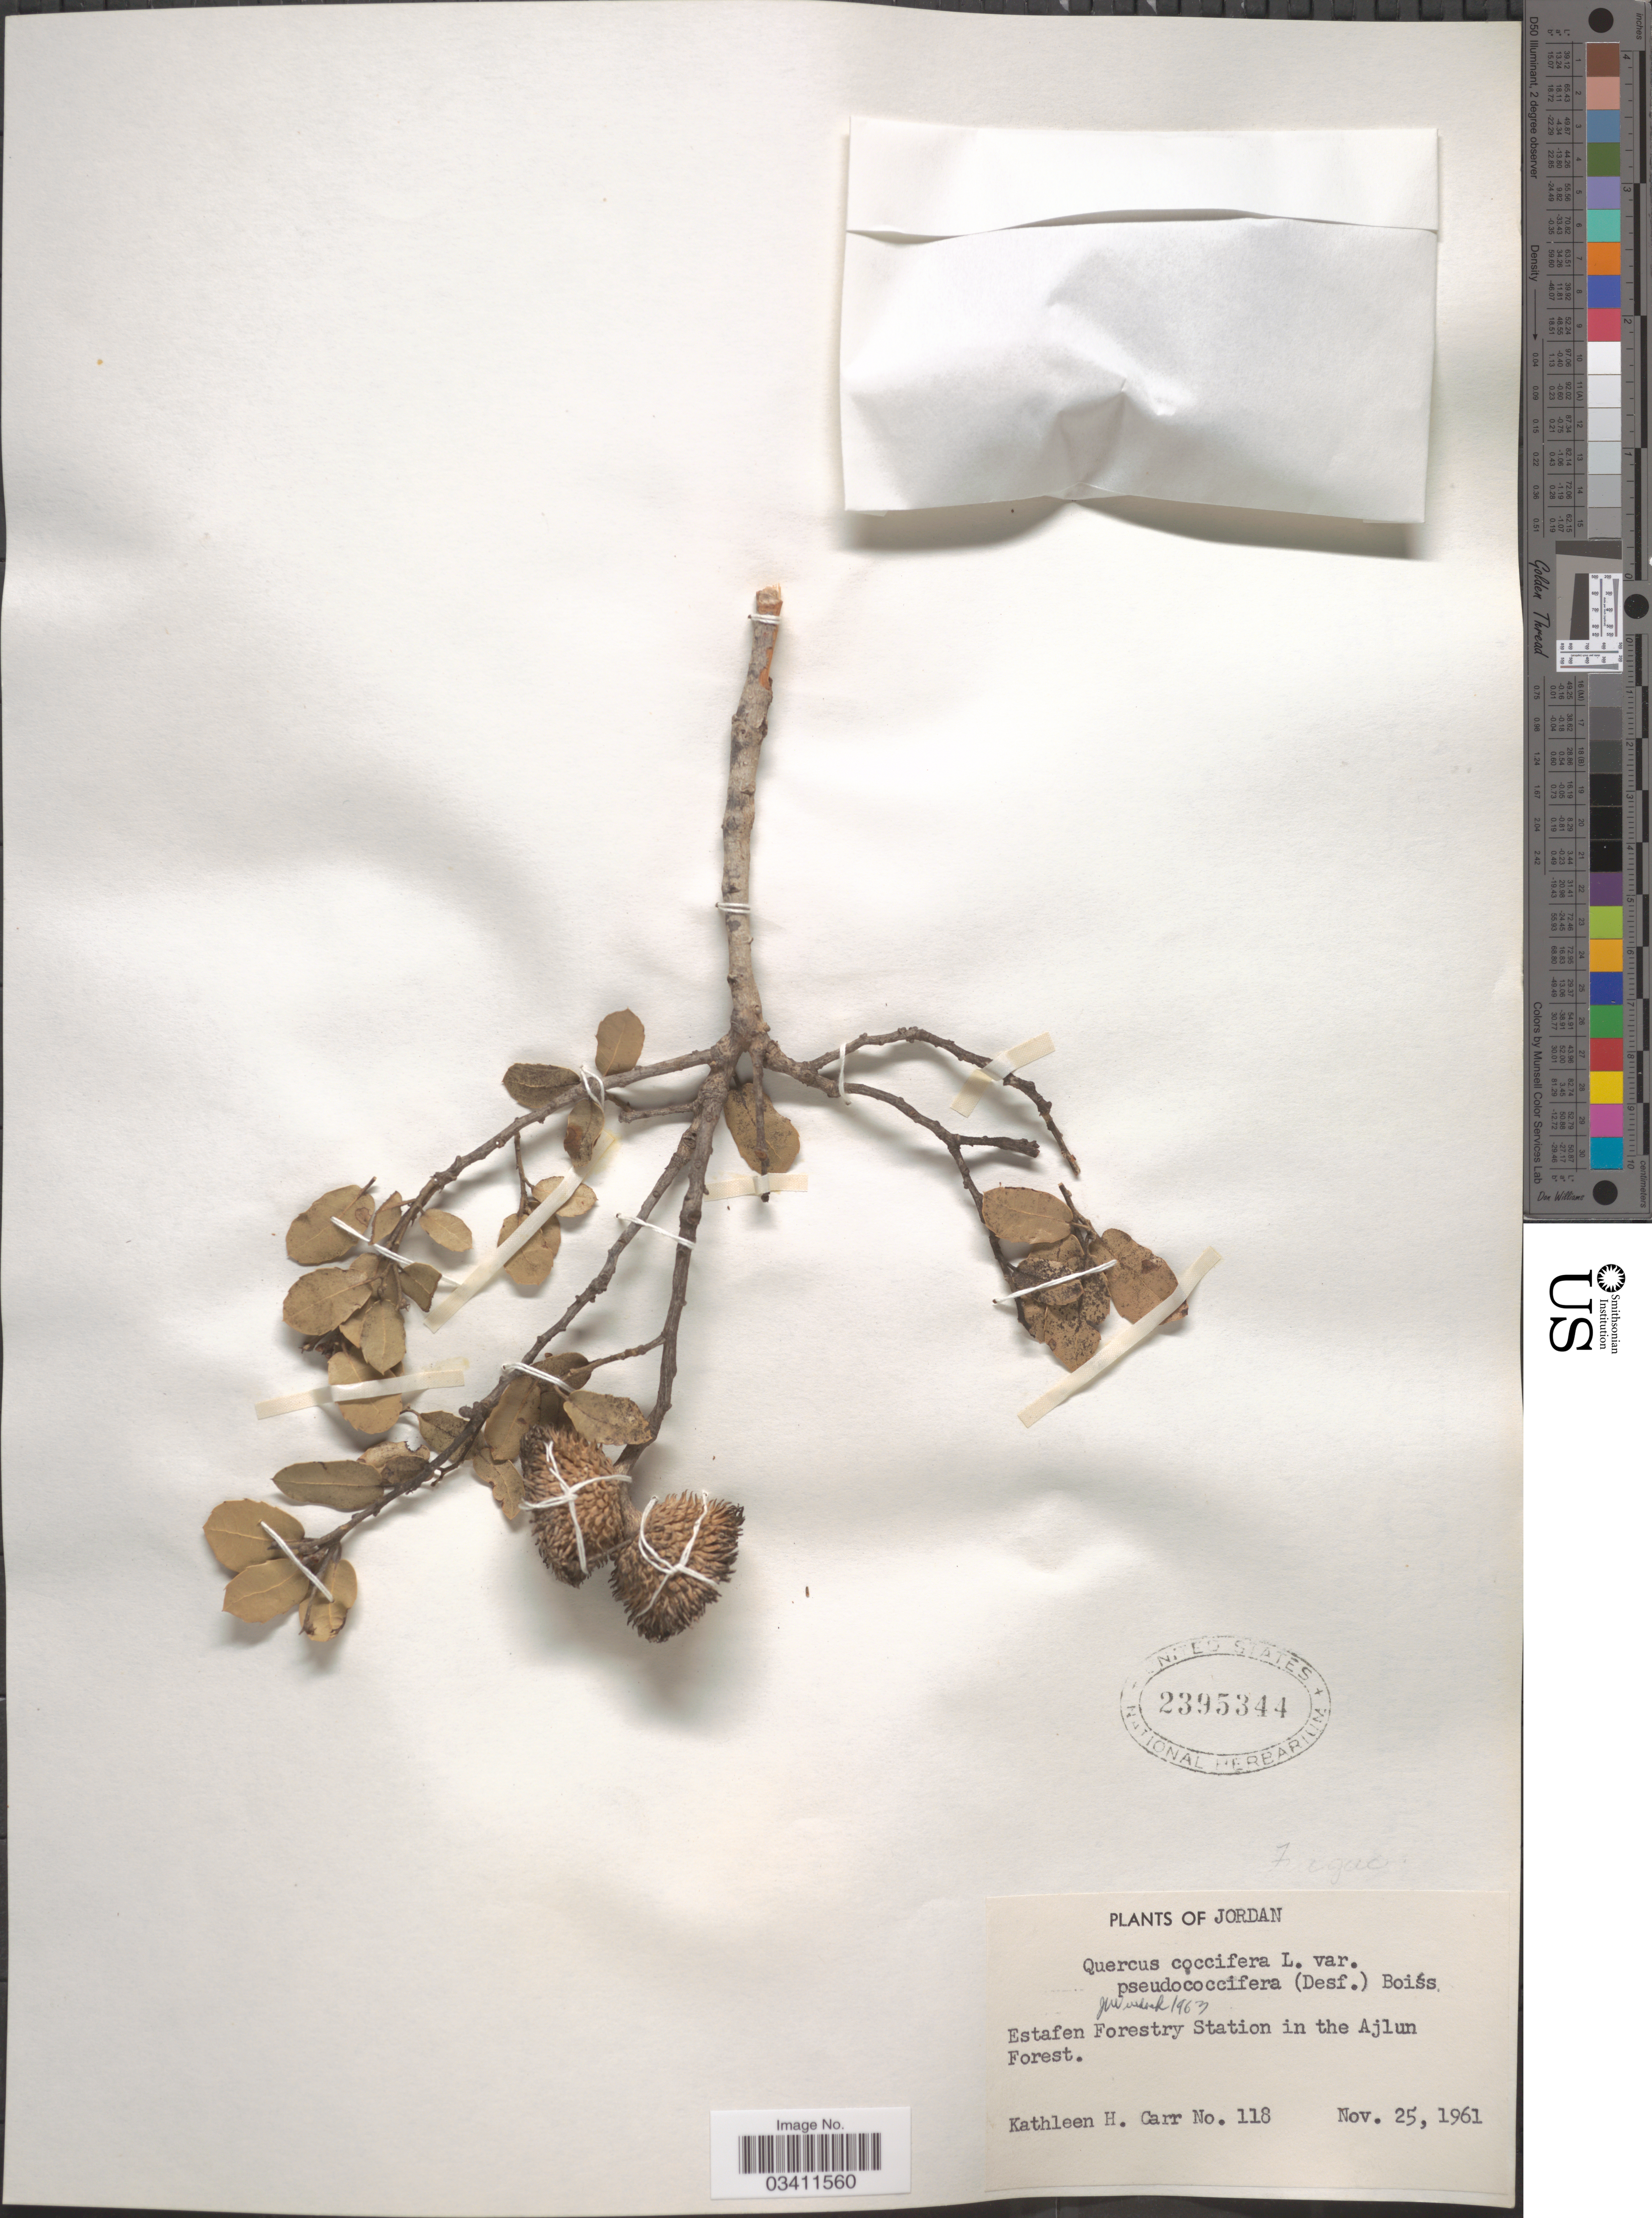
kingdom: Plantae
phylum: Tracheophyta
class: Magnoliopsida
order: Fagales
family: Fagaceae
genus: Quercus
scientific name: Quercus coccifera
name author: L.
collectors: K. Carr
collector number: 118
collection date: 1961-11-25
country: Jordan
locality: Estafen Forestry Station in the Ajlun Forest.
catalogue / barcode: US 2395344